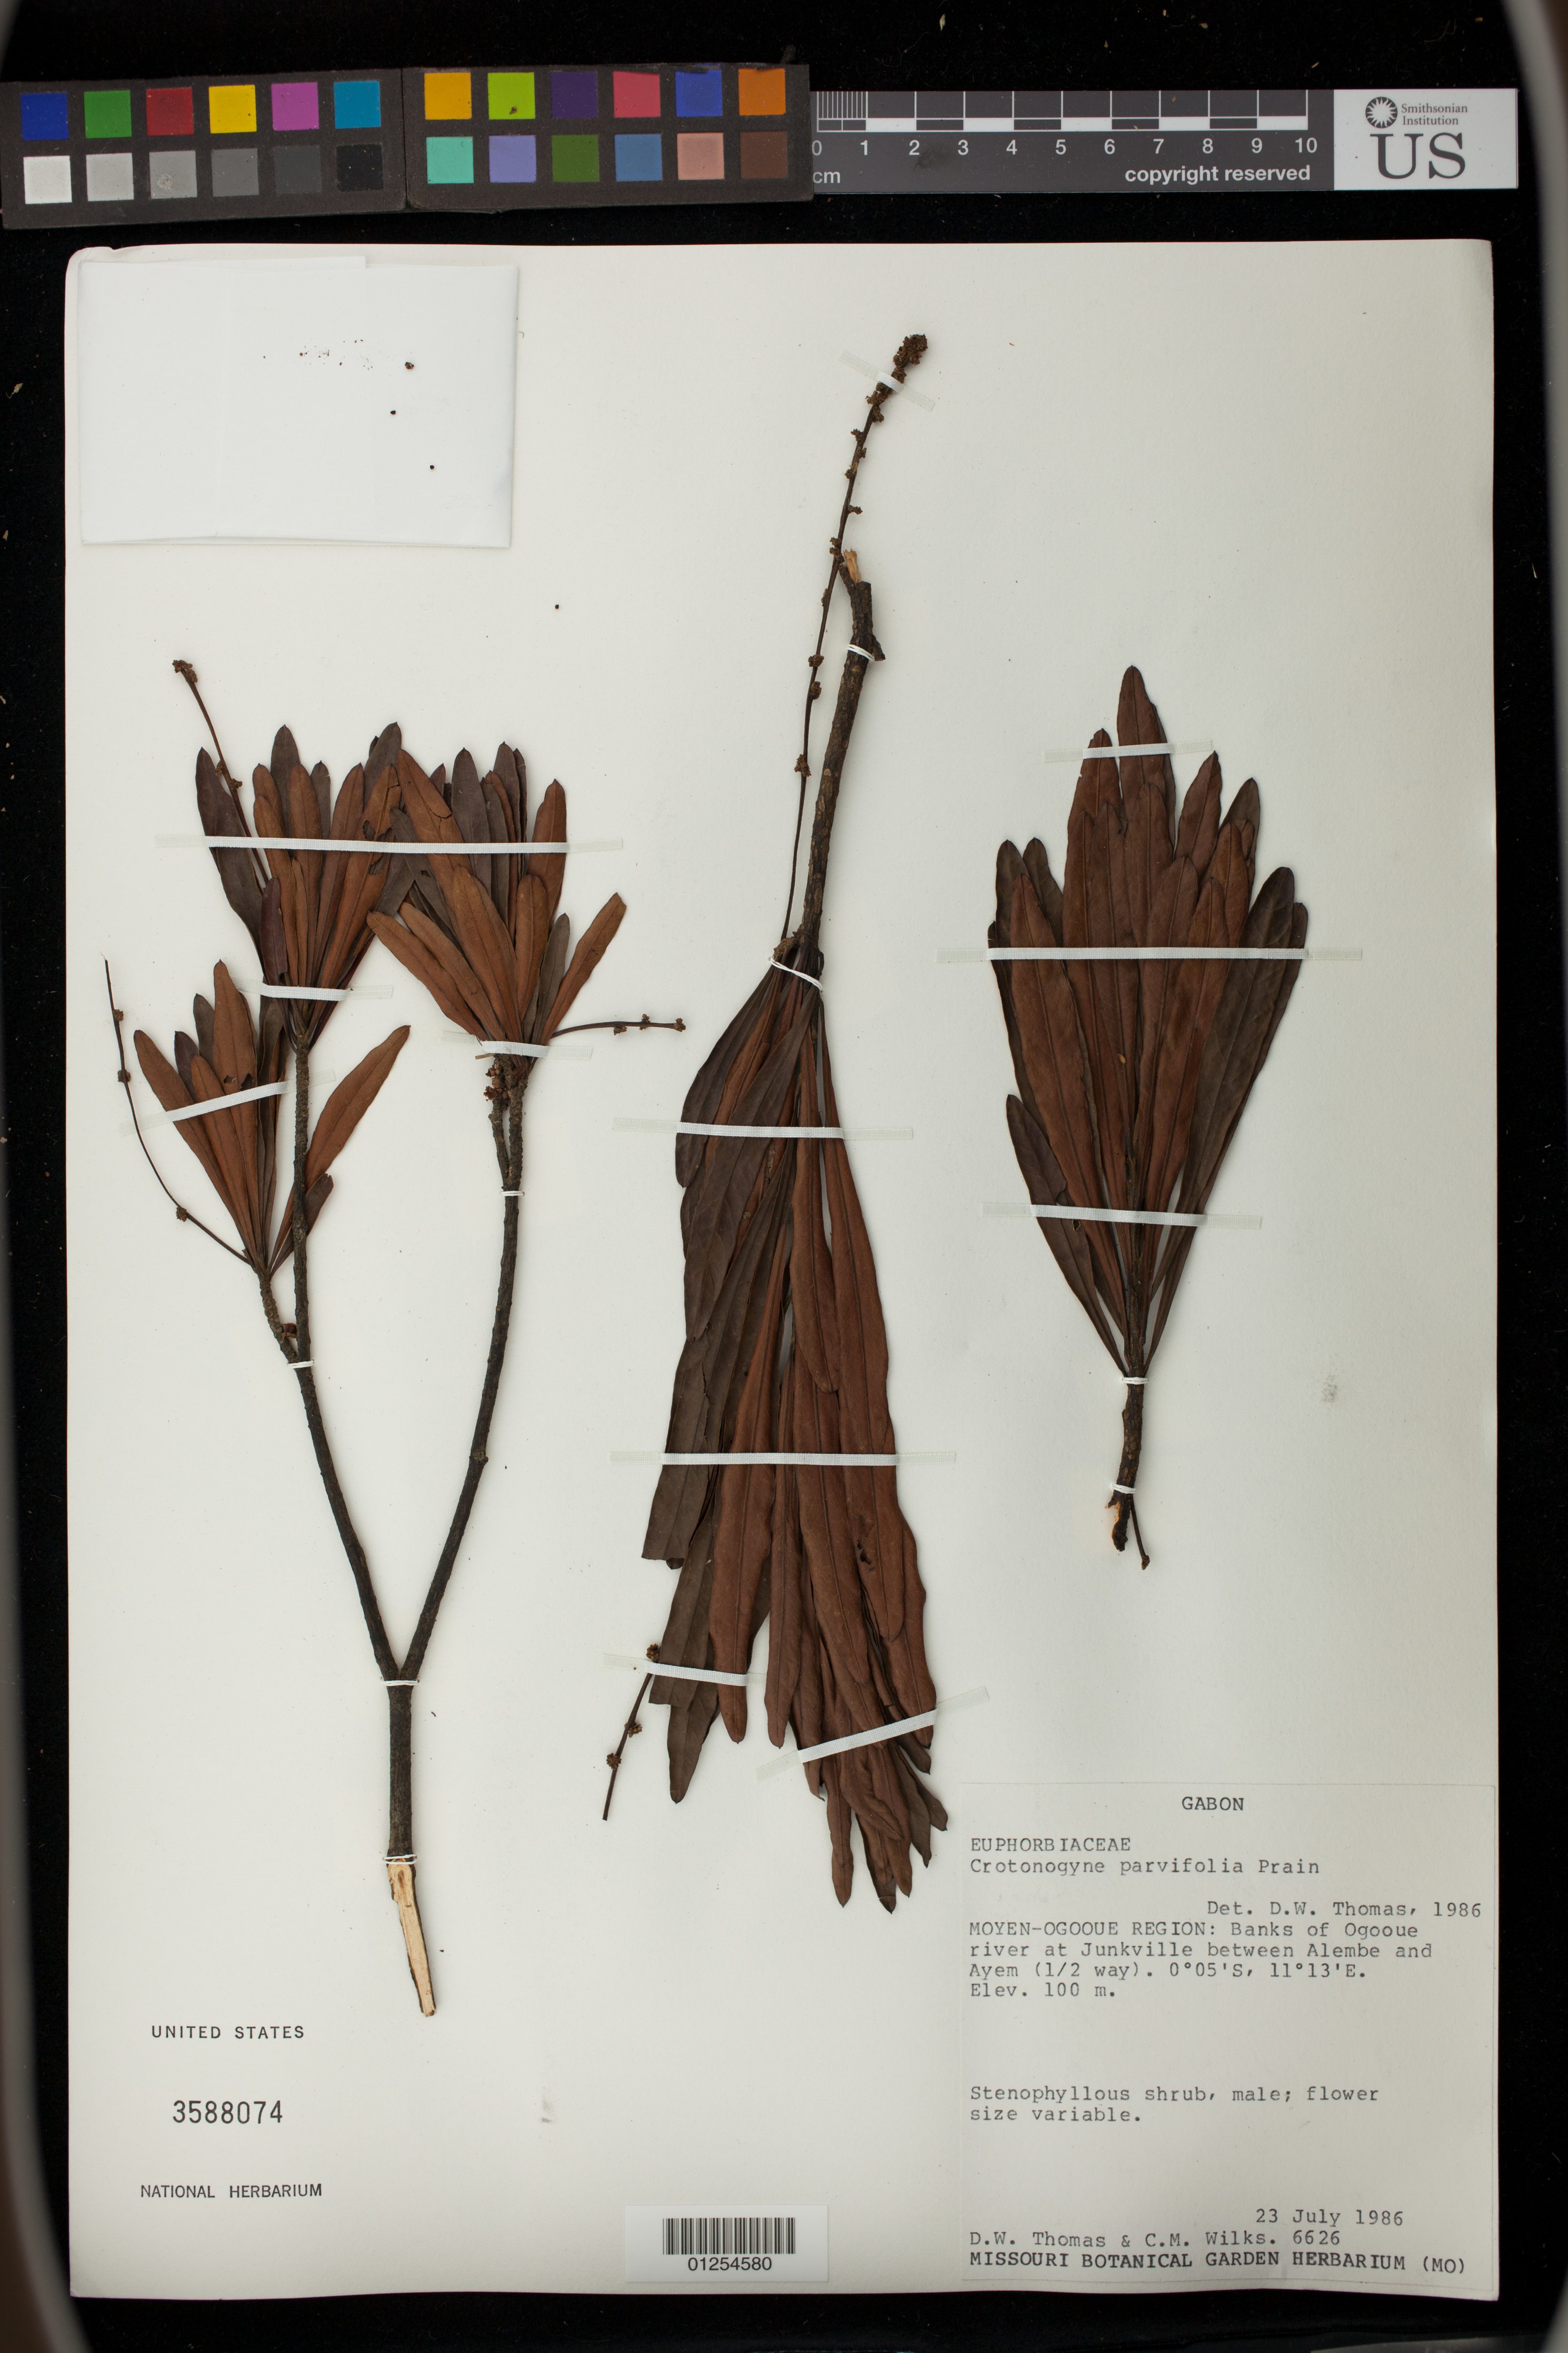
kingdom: Plantae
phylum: Tracheophyta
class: Magnoliopsida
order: Malpighiales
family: Euphorbiaceae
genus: Crotonogyne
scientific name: Crotonogyne parvifolia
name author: Prain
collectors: D. W. Thomas & C. Wilks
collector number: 6626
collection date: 1986-07-23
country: Gabon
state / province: Moyen-Ogooué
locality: Banks of Ogooue river at Junkville between Alembe and Ayem (1/2 way).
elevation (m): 100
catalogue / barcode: US 3588074